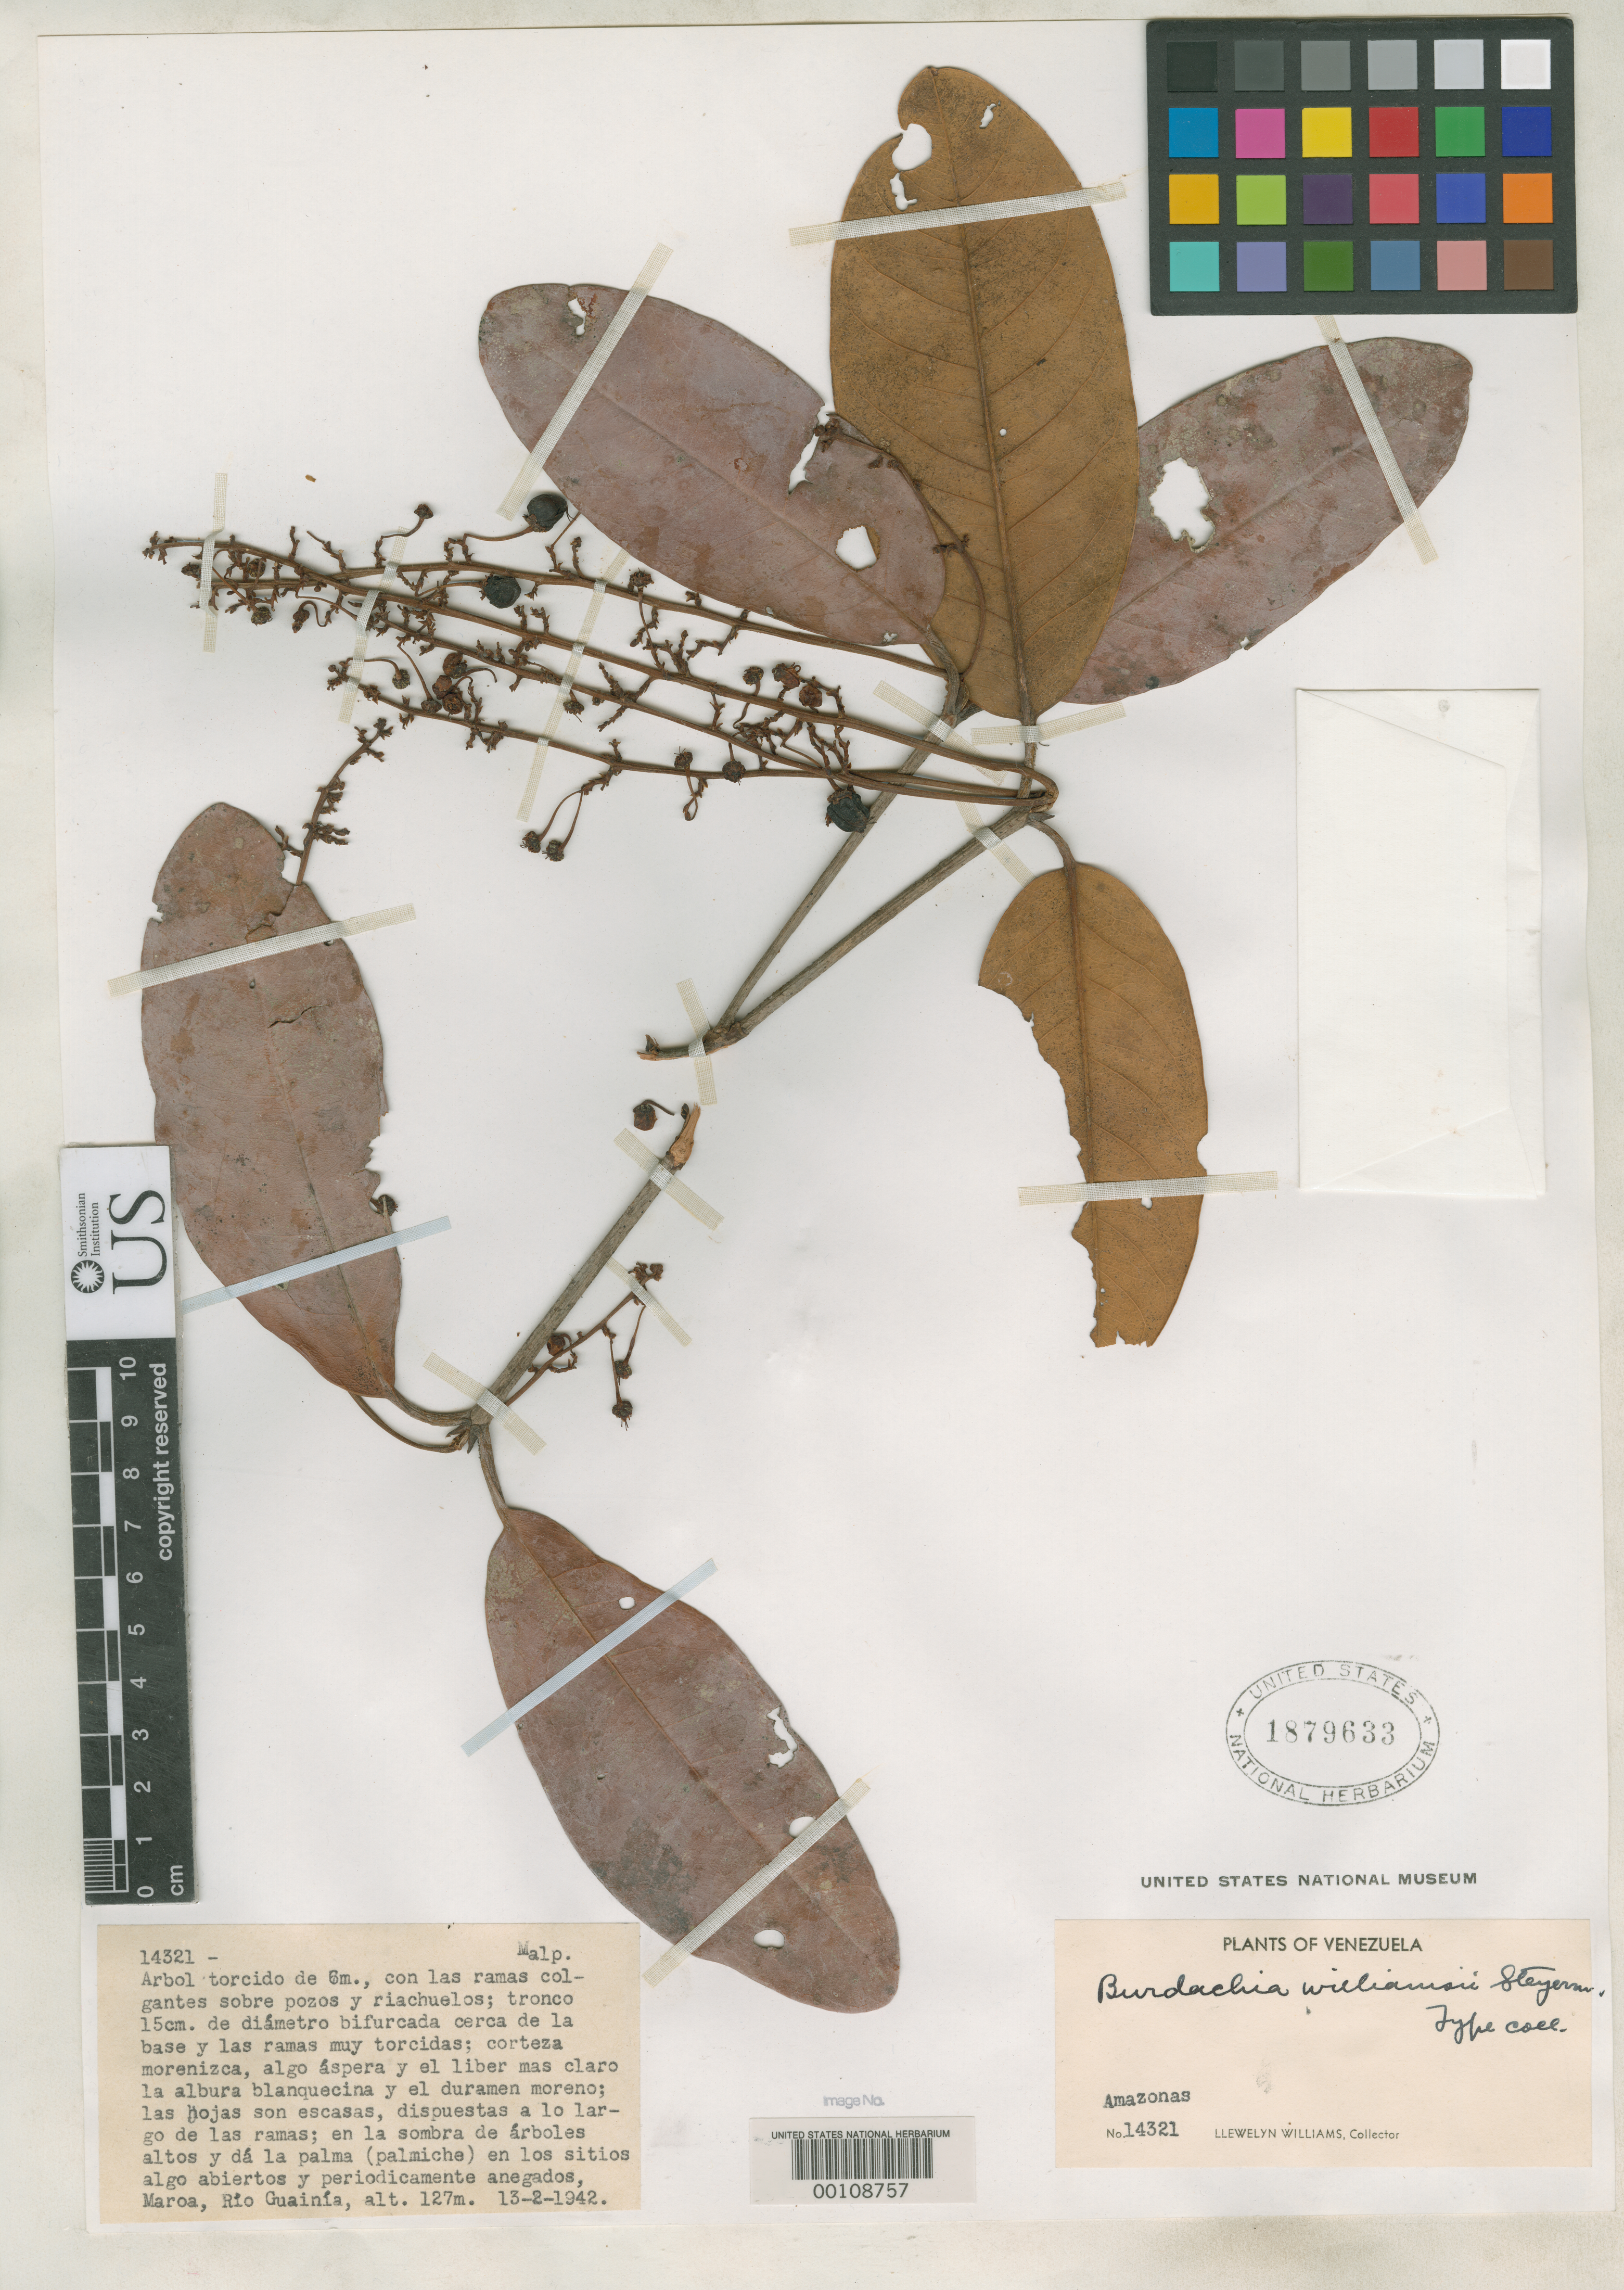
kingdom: Plantae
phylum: Tracheophyta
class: Magnoliopsida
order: Malpighiales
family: Malpighiaceae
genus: Burdachia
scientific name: Burdachia williamsii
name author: Steyerm.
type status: Isotype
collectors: Ll. Williams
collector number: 14321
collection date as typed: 1942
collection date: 1942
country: Venezuela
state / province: Amazonas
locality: Maroa, Rio Guainia.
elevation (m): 127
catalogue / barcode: US 1879633